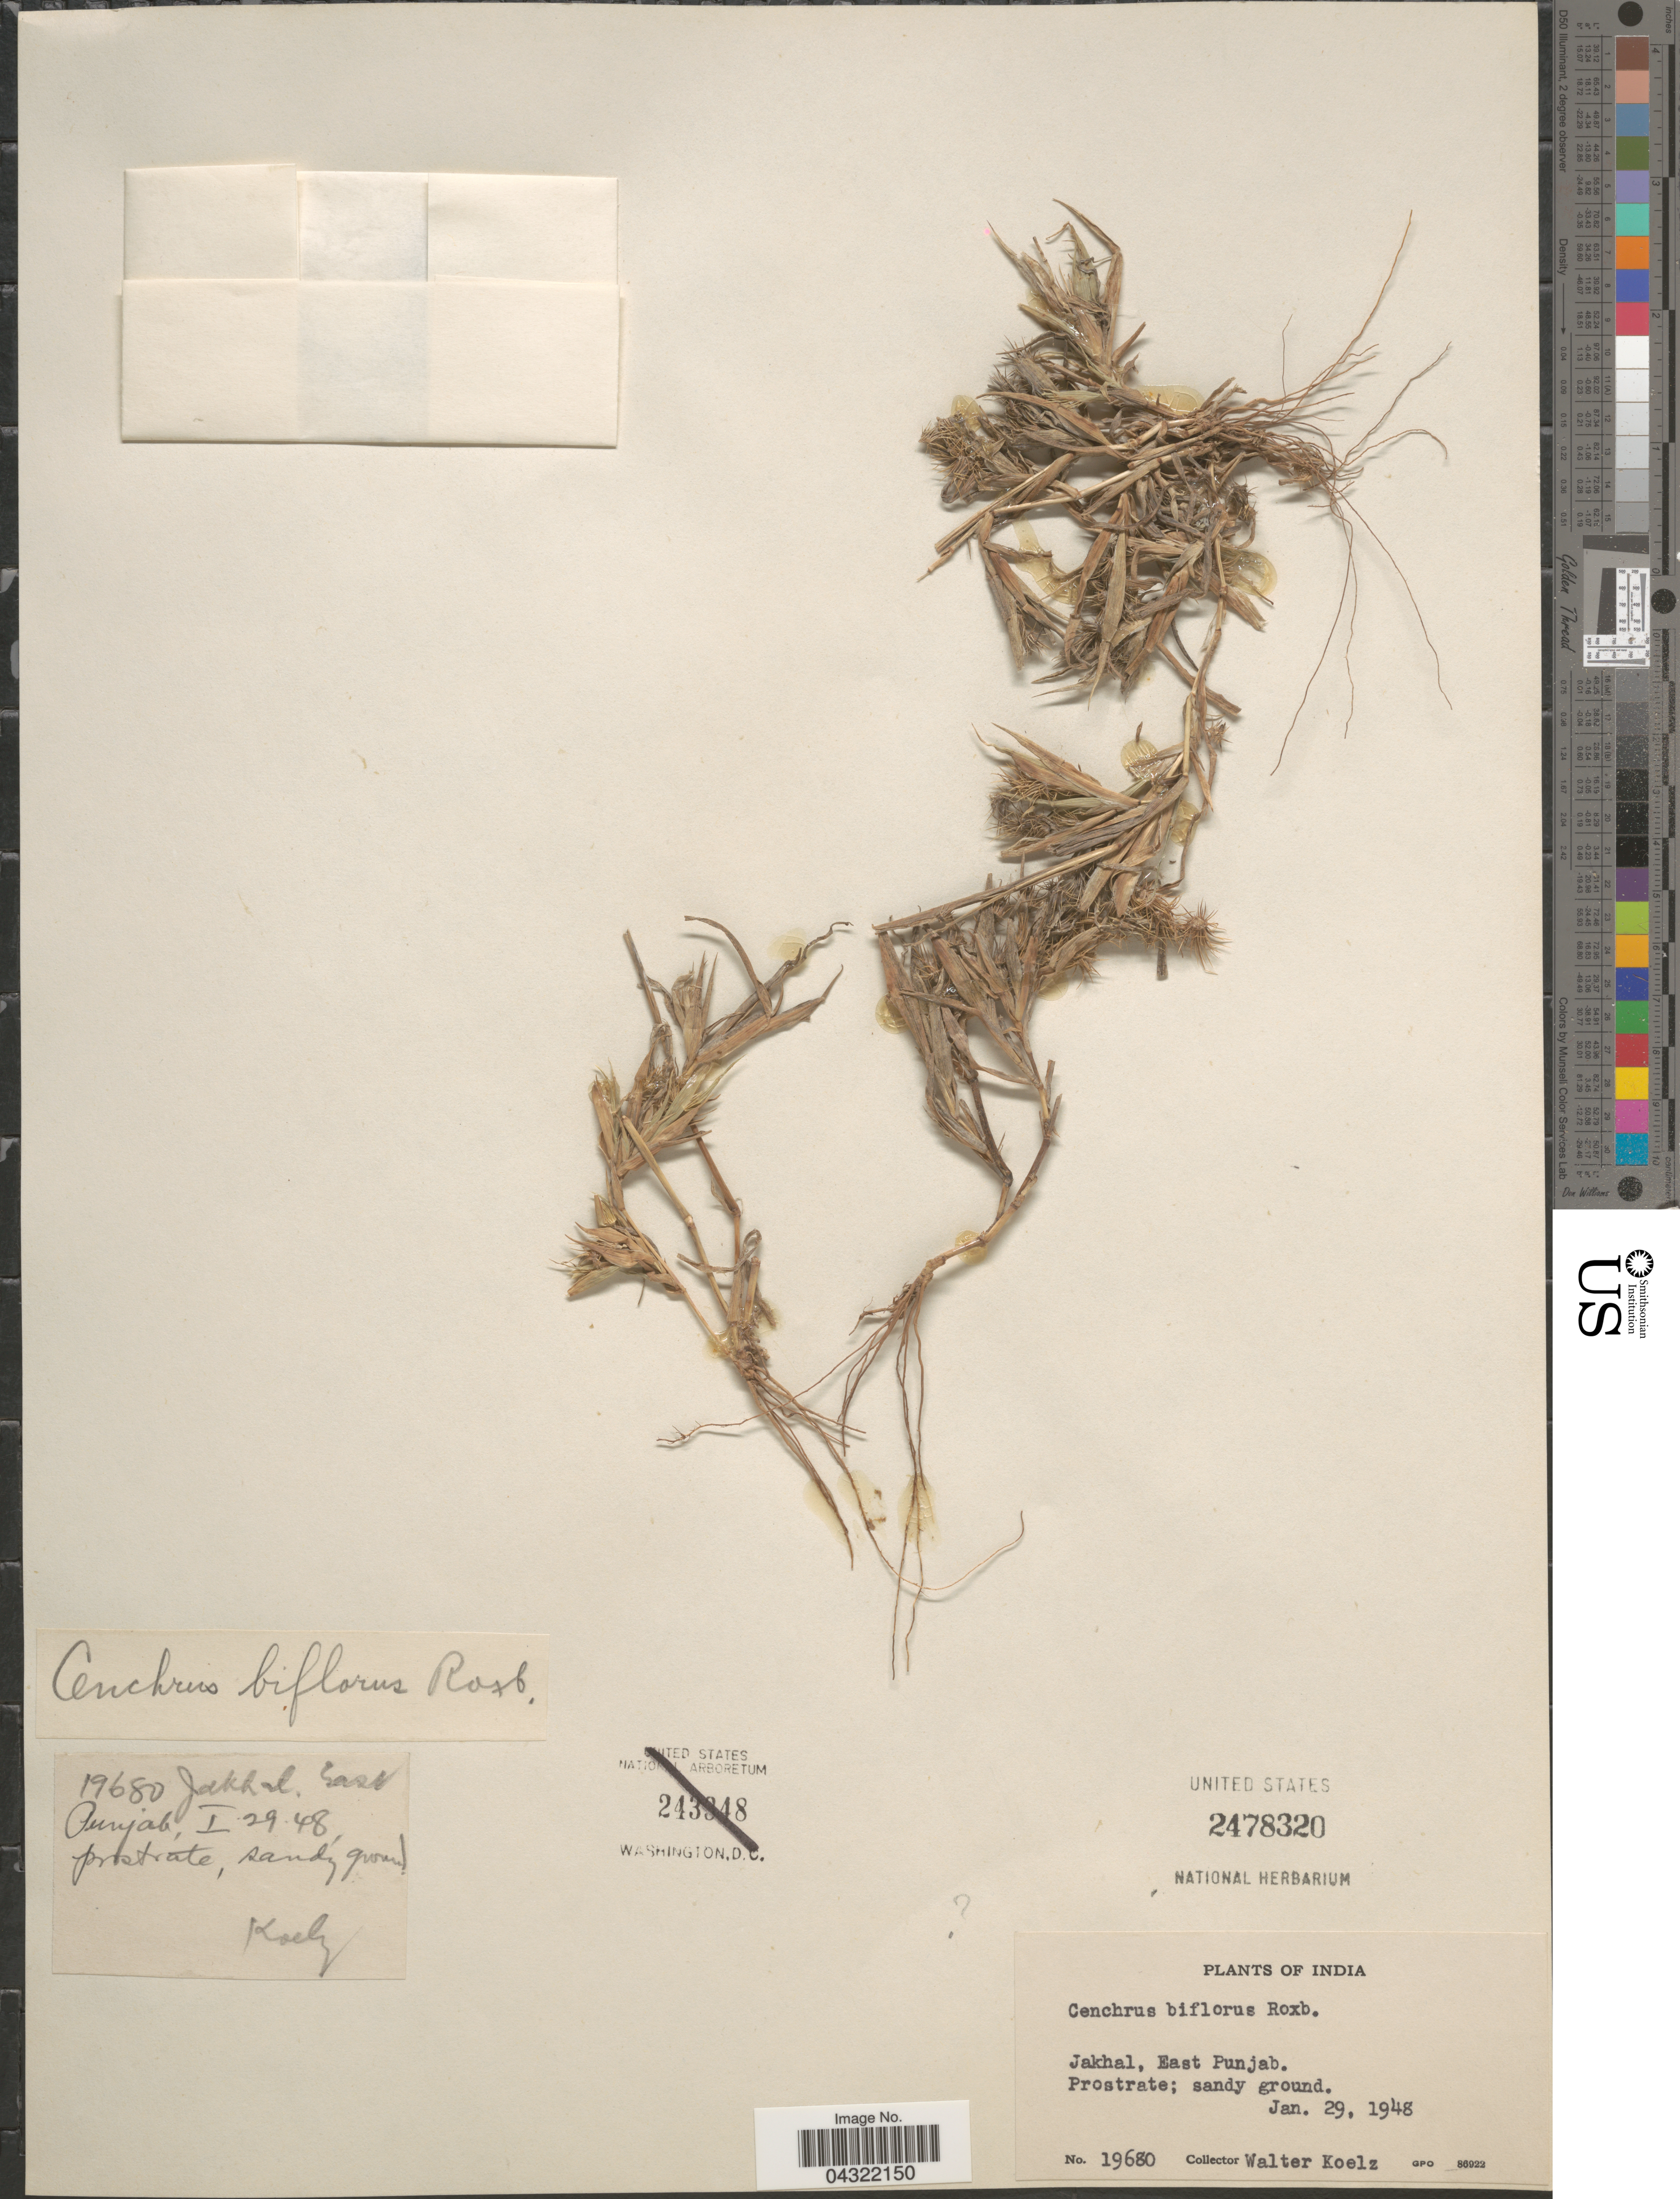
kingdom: Plantae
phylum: Tracheophyta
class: Liliopsida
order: Poales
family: Poaceae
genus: Cenchrus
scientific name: Cenchrus biflorus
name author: Roxb.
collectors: W. N. Koelz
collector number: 19680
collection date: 1948-01-29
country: India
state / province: Punjab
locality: Jakhal, East Punjab.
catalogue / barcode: US 2478320